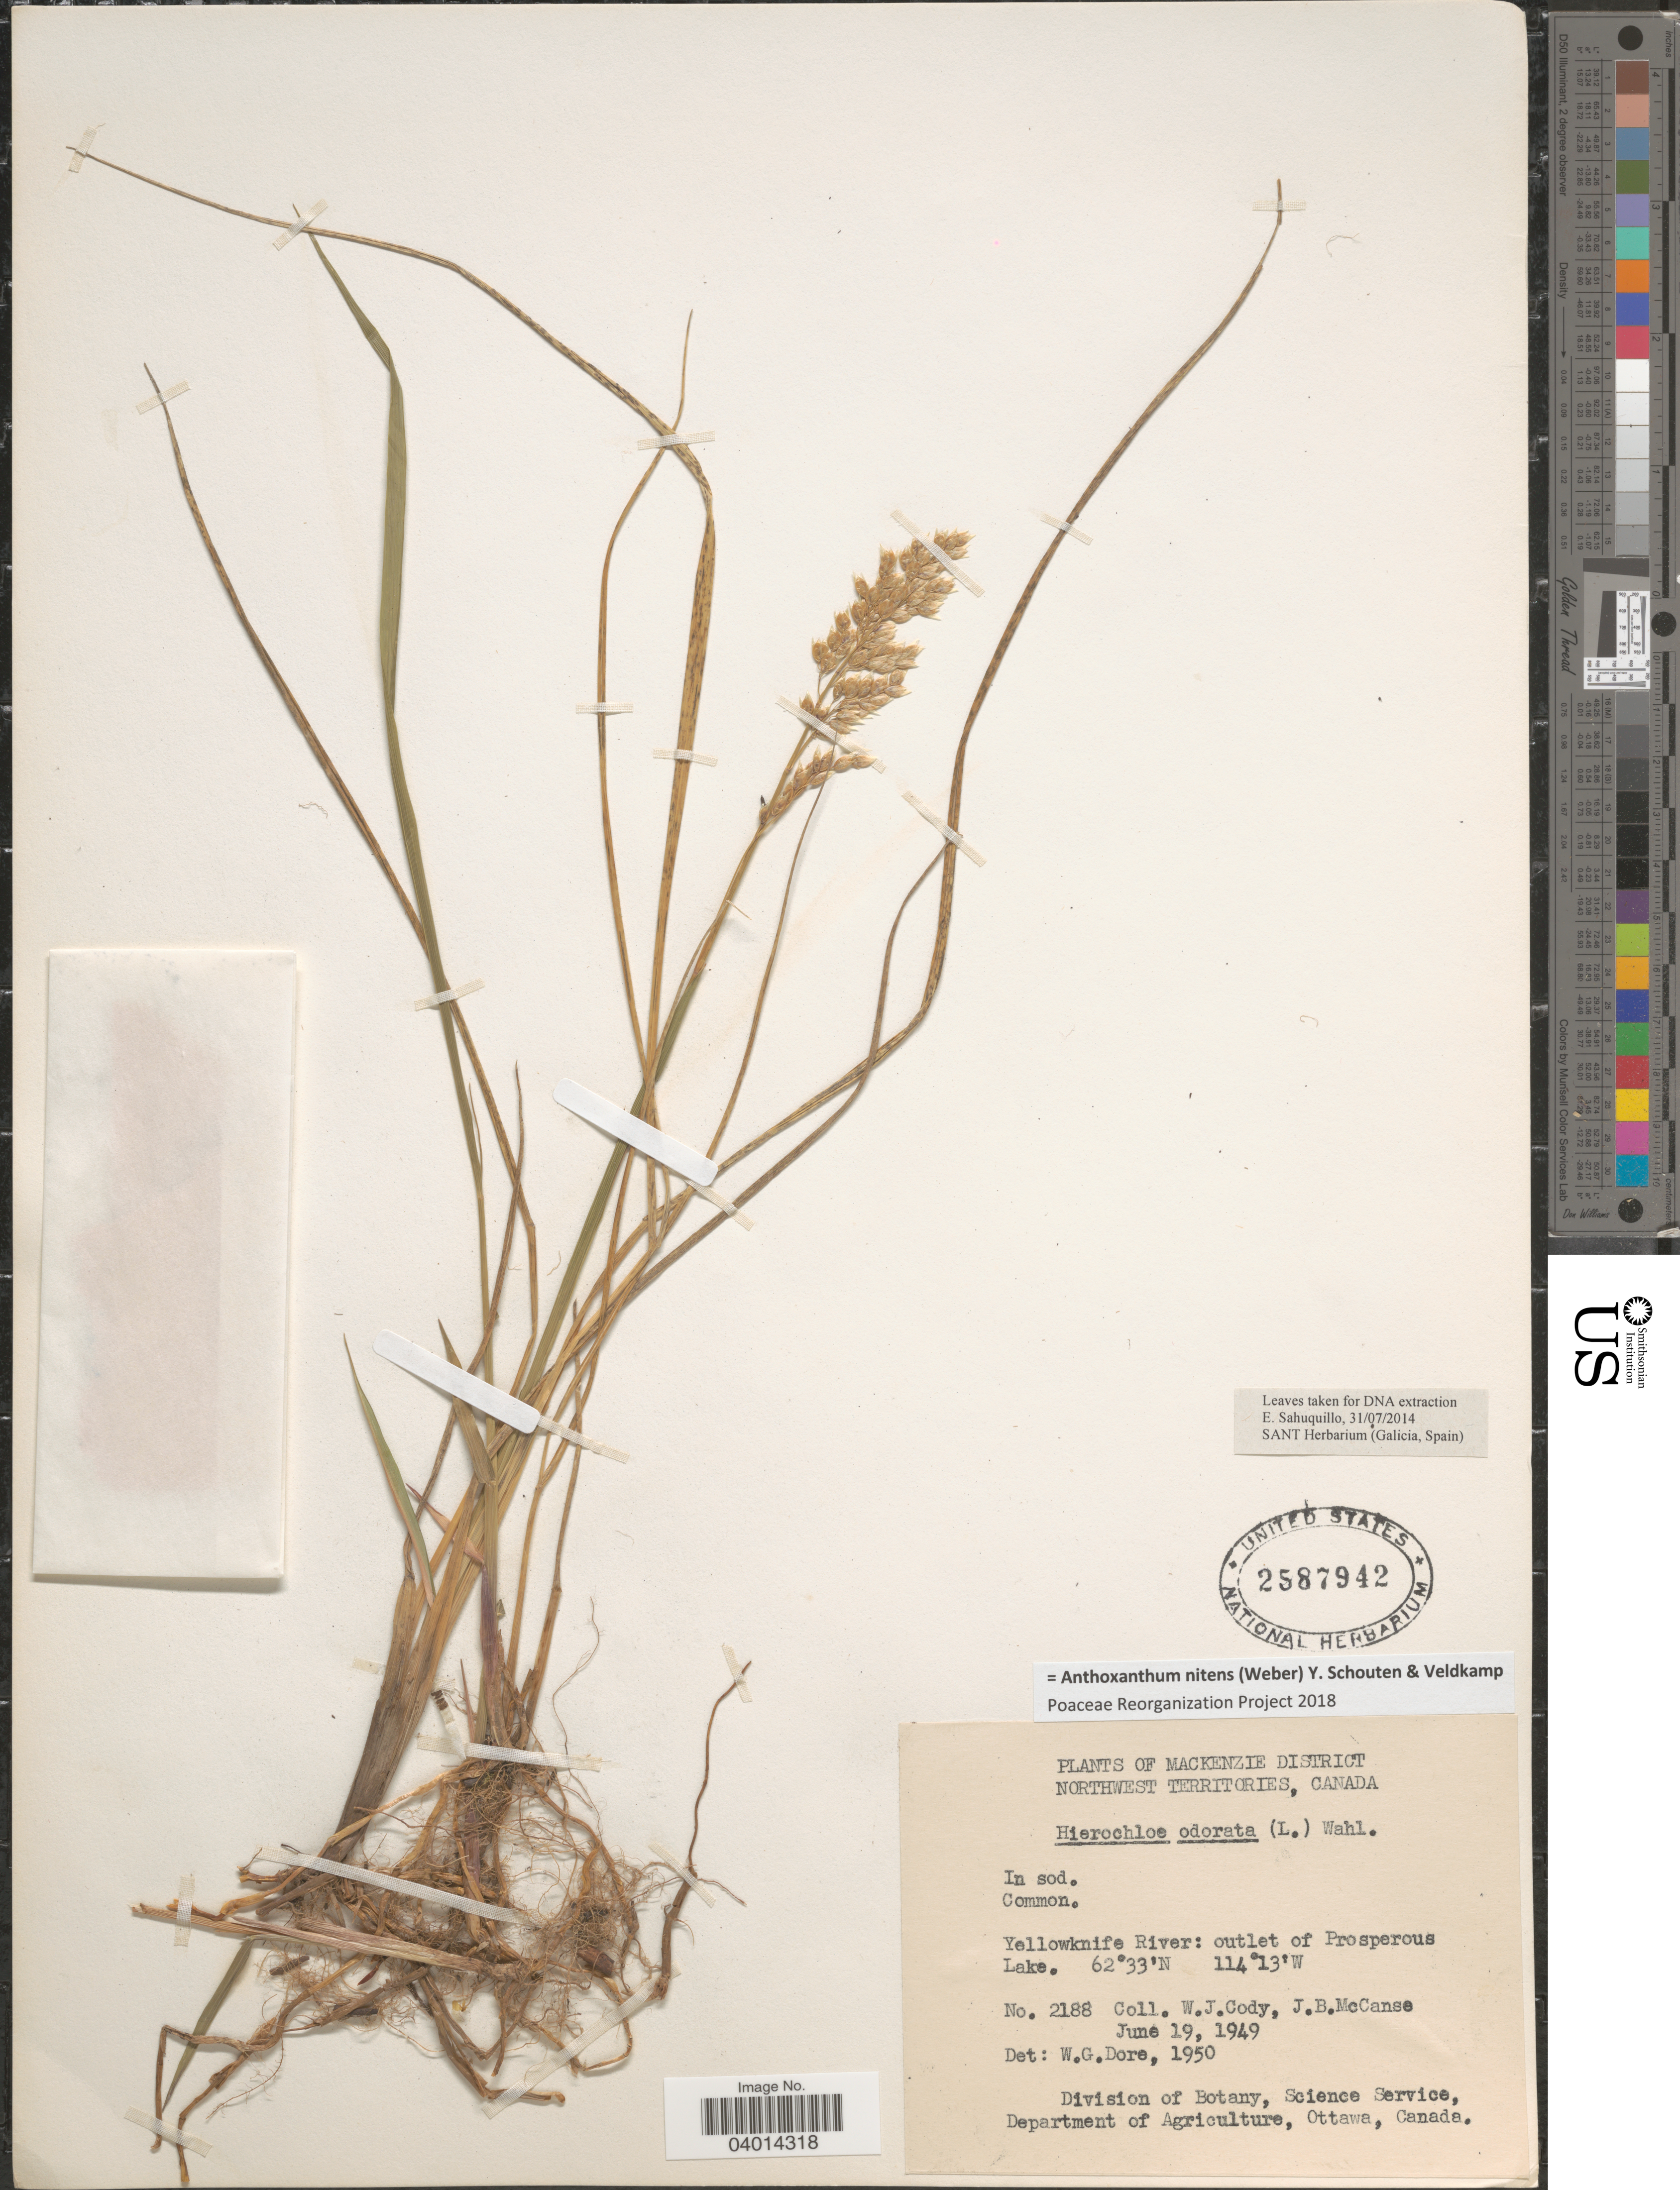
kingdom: Plantae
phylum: Tracheophyta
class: Liliopsida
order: Poales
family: Poaceae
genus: Anthoxanthum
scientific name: Anthoxanthum nitens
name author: (G.H. Weber) R.T.A. Schouten & Veldkamp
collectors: W. Cody & J. McCanse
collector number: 2188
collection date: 1949-06-19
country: Canada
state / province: Northwest Territories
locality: Mackenzie District. Yellowknife River: outlet of Prosperous Lake.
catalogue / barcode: US 2587942